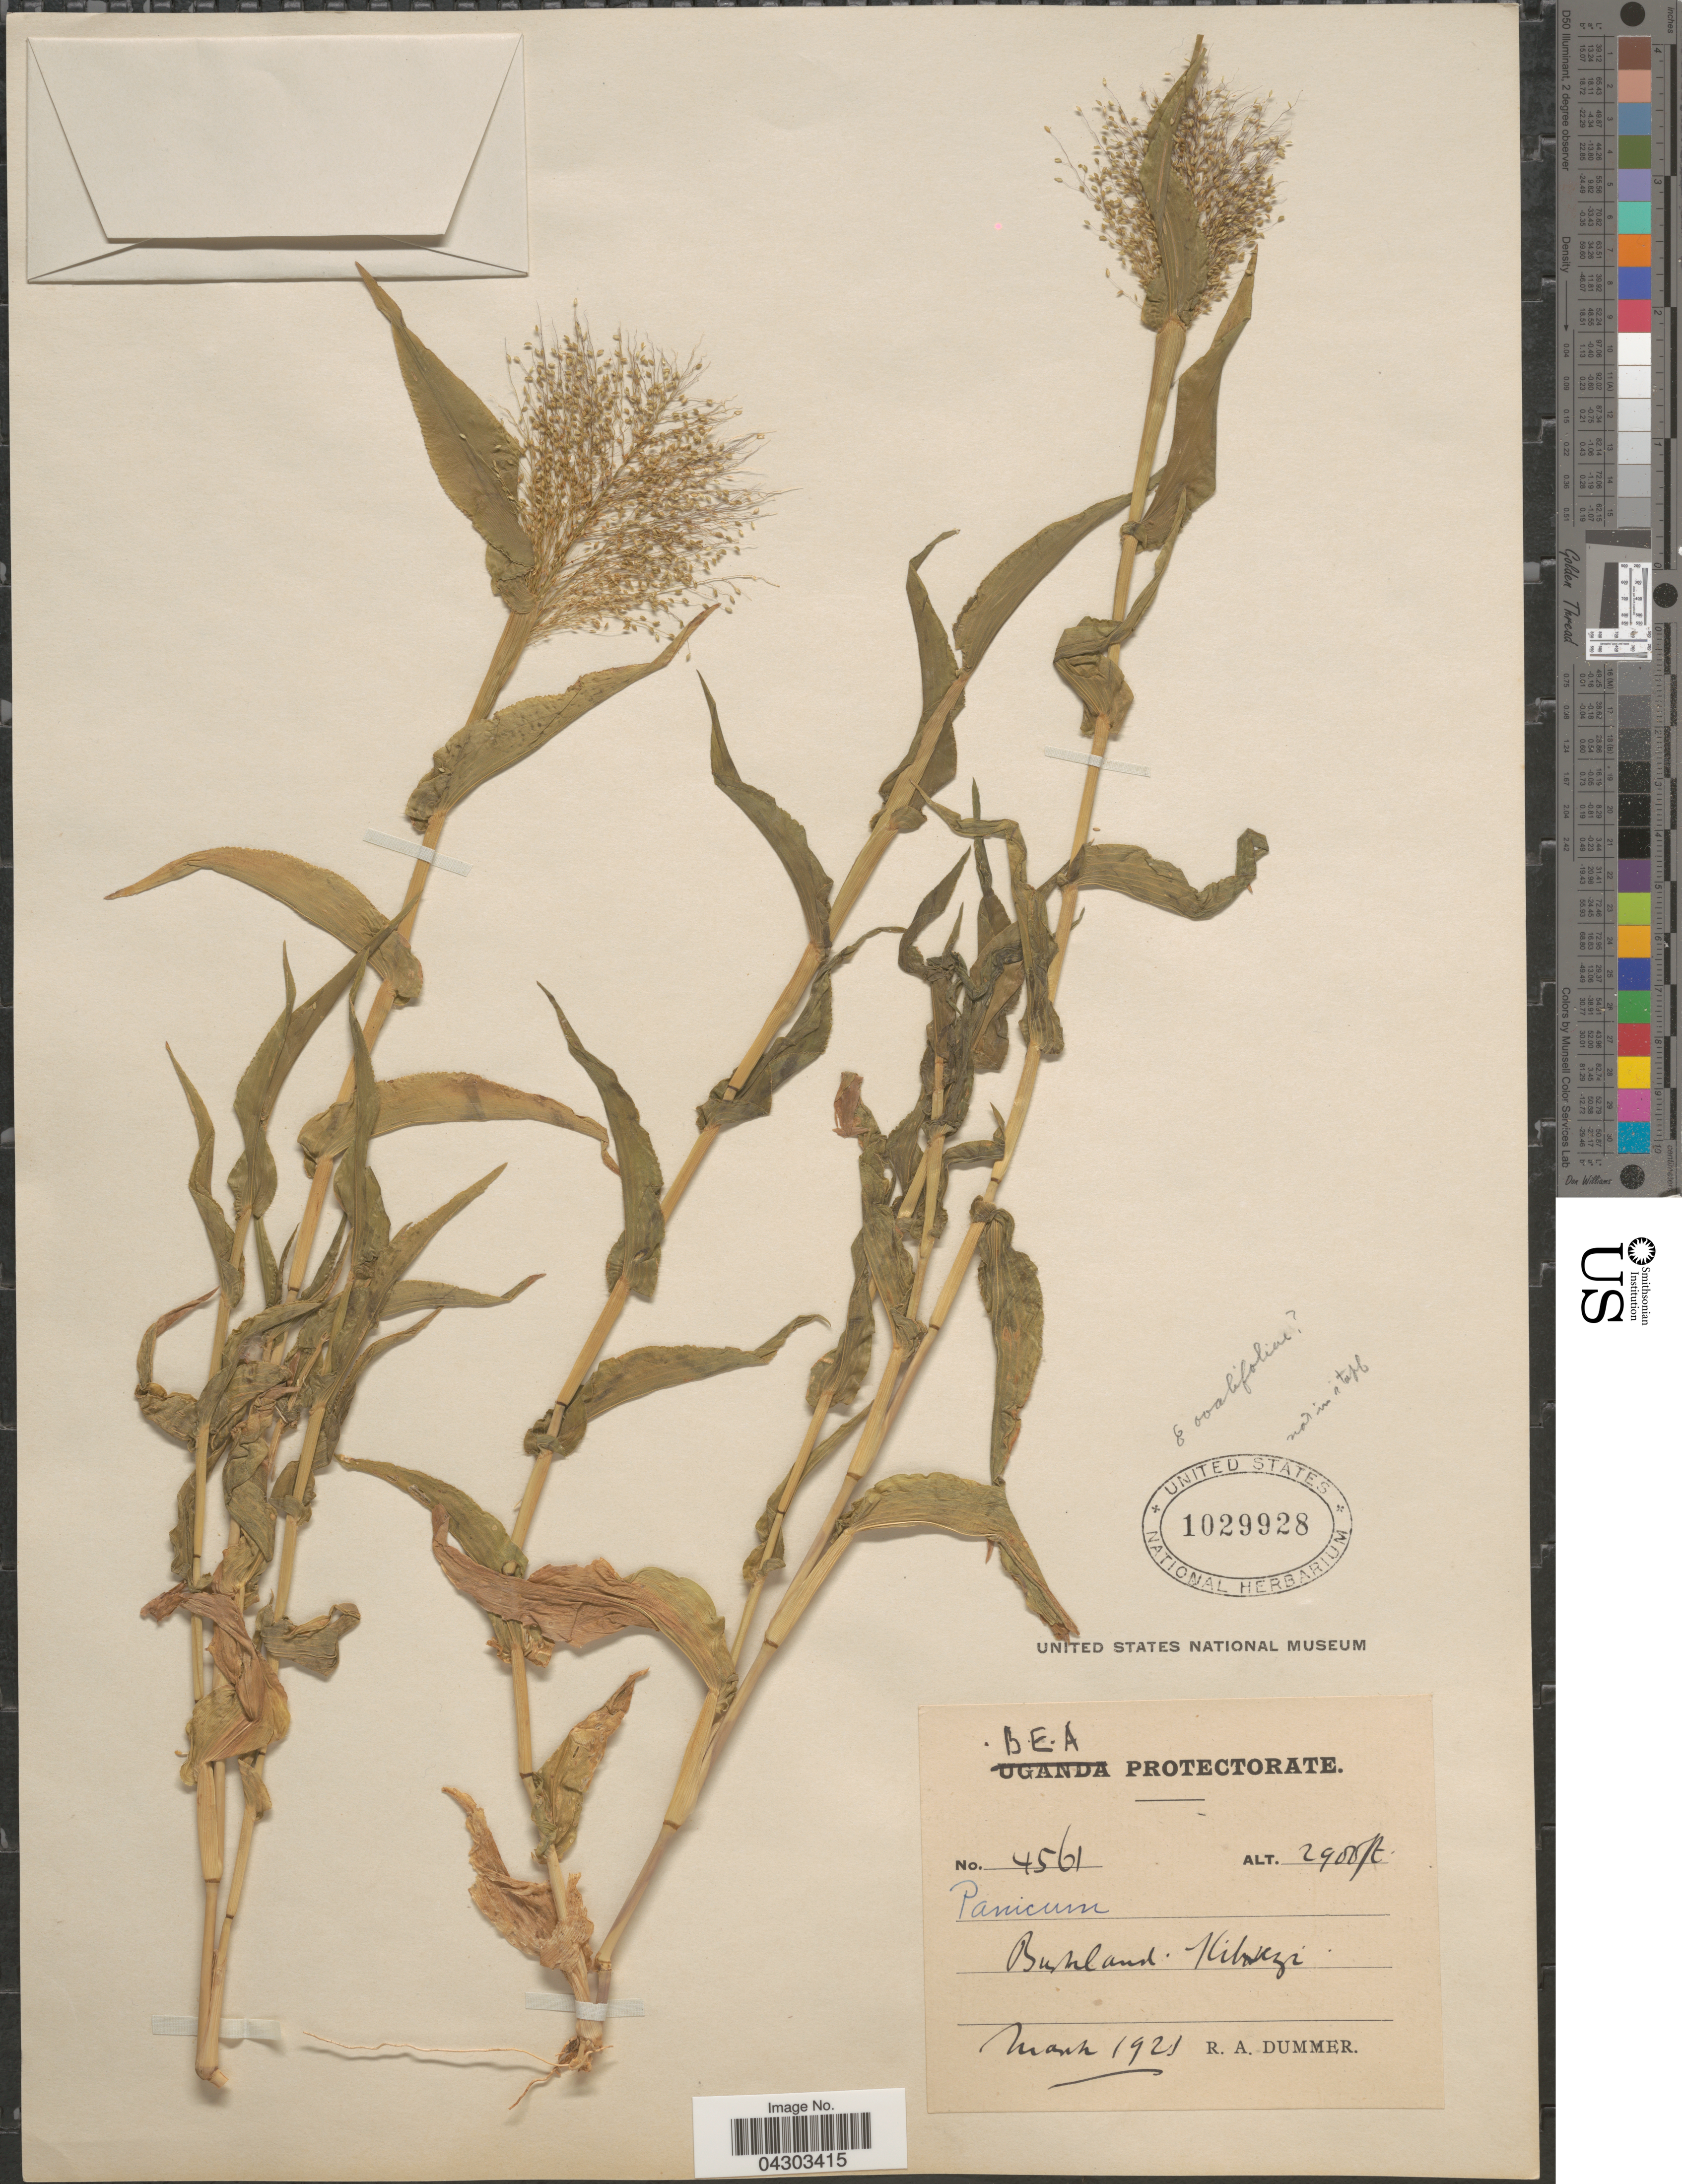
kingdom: Plantae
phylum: Tracheophyta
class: Liliopsida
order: Poales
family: Poaceae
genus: Panicum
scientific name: Panicum brevifolium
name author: L.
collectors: R. Dümmer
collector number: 4561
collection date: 1921-03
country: Kenya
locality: B.E.A. Protectorate. Bushland, Kibwezi.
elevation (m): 884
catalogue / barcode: US 1029928